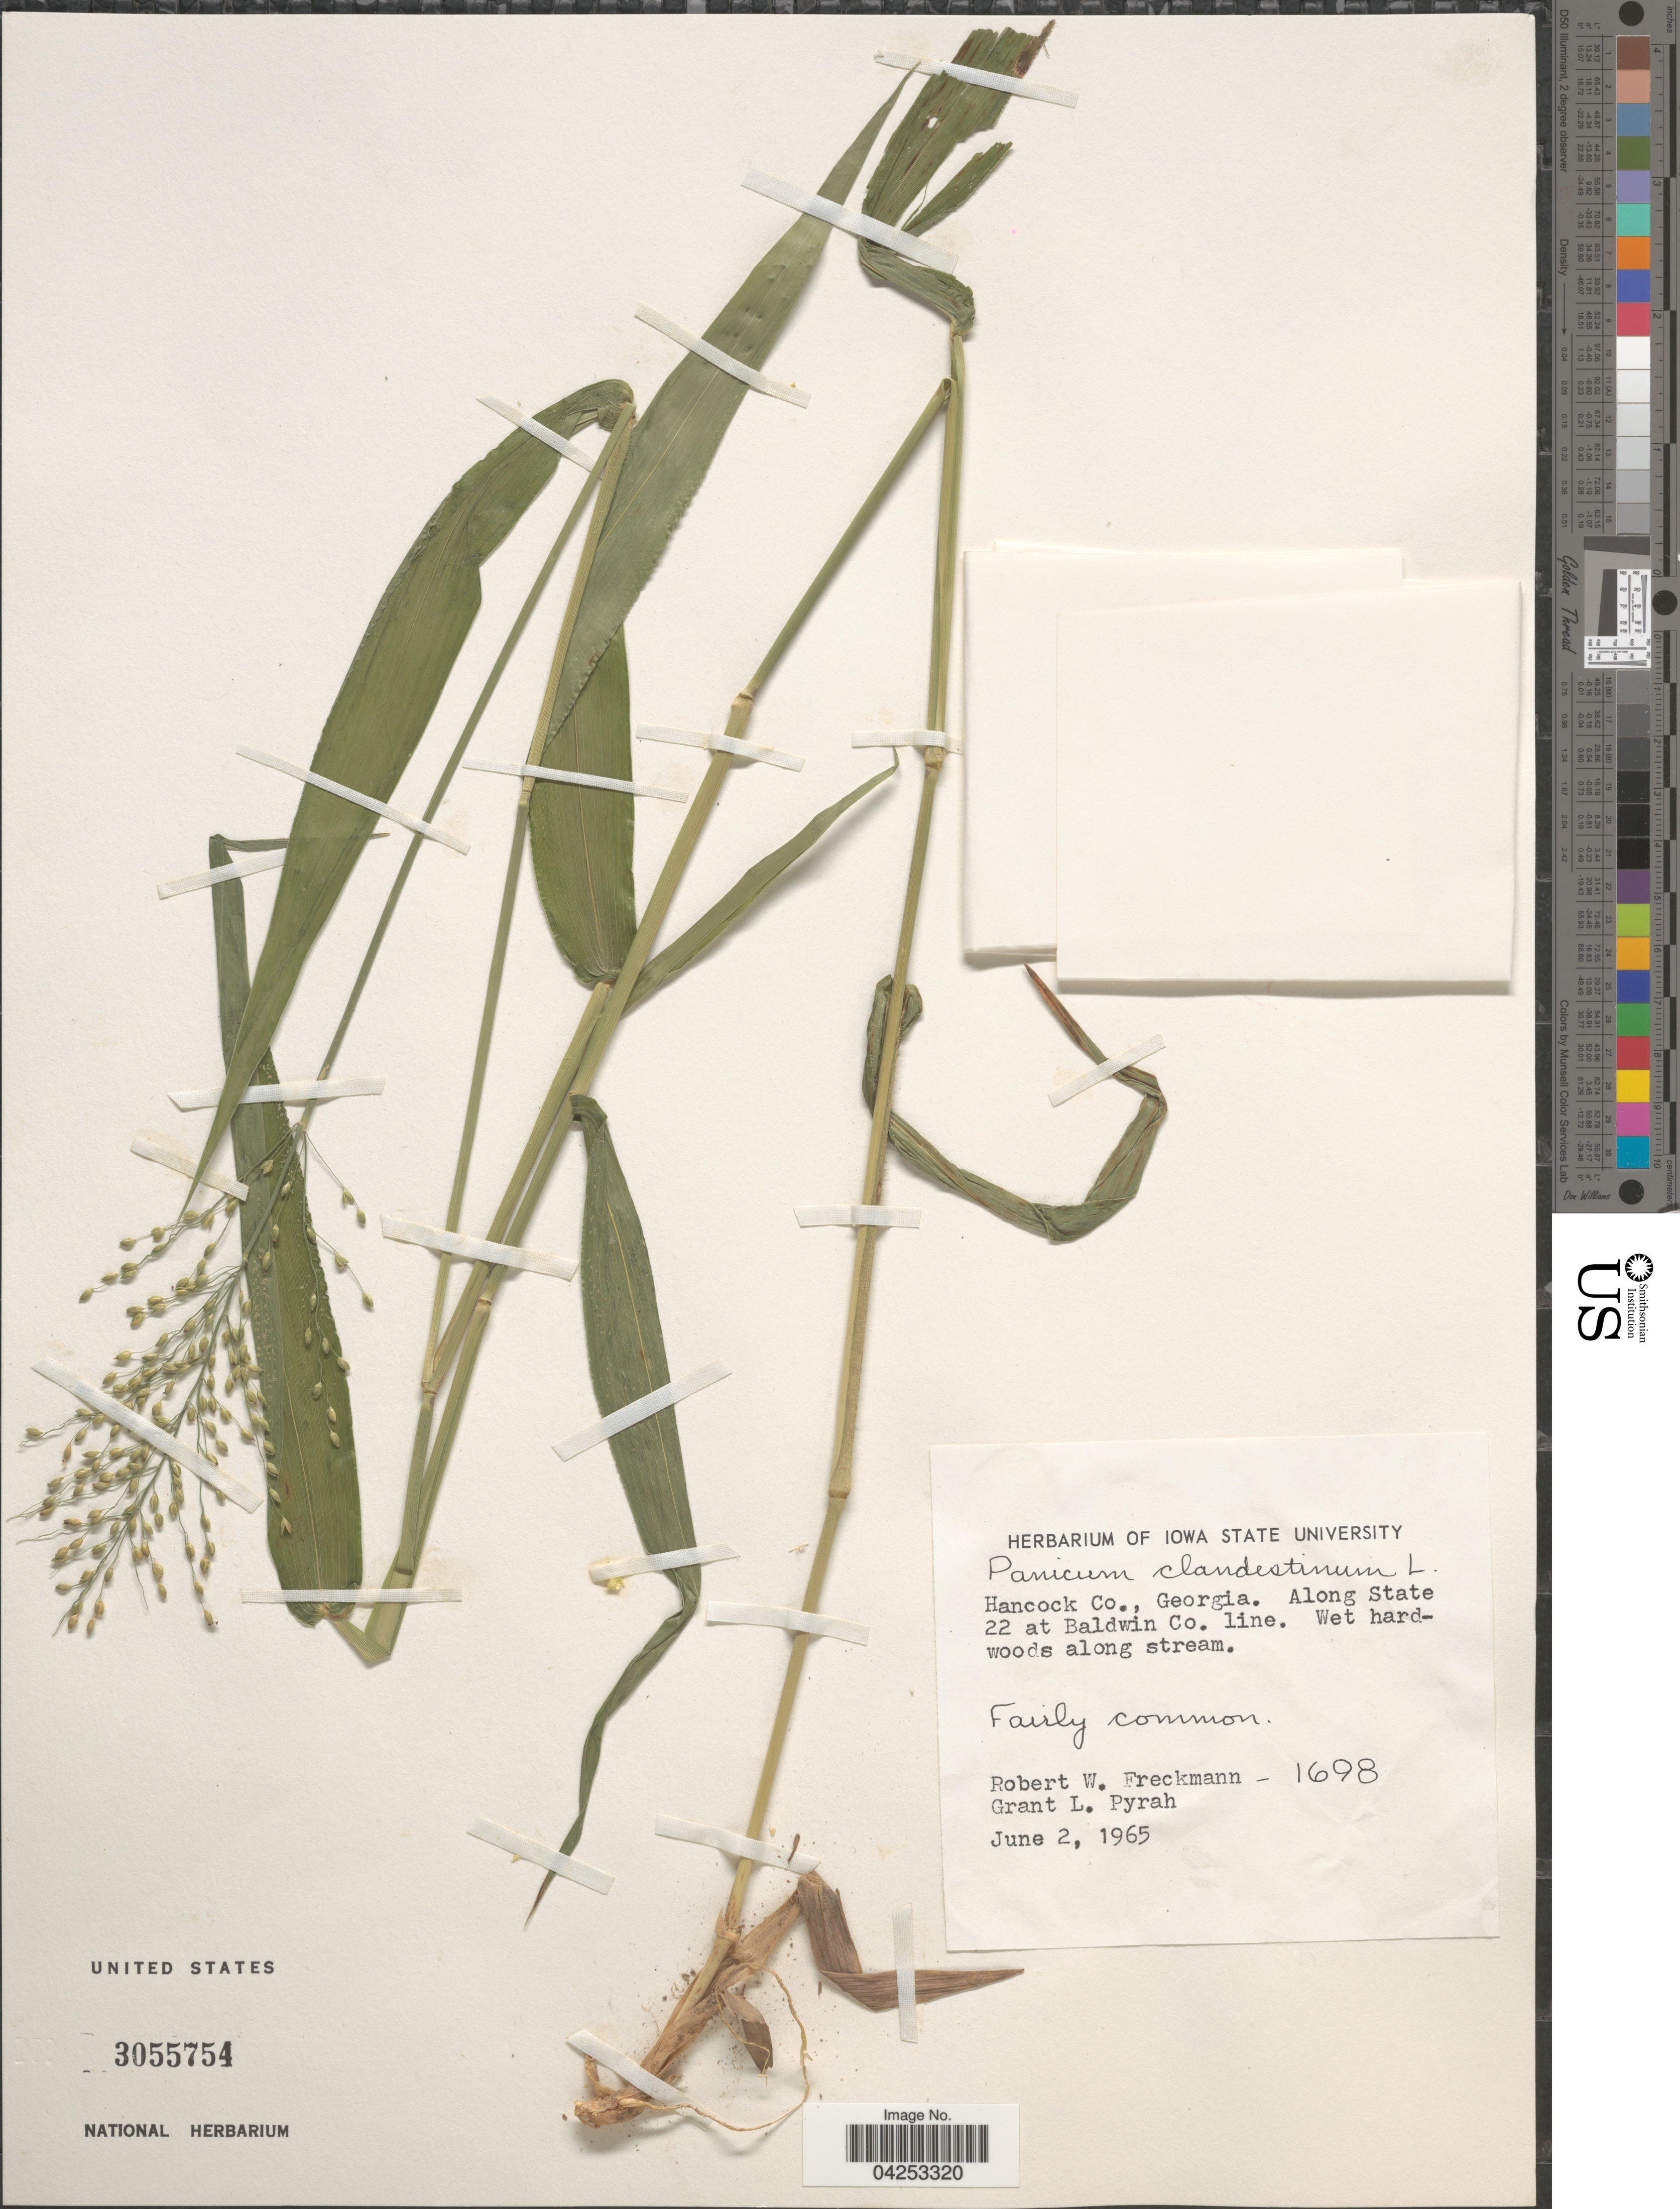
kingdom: Plantae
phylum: Tracheophyta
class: Liliopsida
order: Poales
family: Poaceae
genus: Dichanthelium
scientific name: Dichanthelium clandestinum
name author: (L.) Gould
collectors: R. Freckmann & G. Pyrah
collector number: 1698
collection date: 1965-06-02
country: United States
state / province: Georgia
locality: Hancock Co. Along State 22 at Baldwin Co. line.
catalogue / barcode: US 3055754